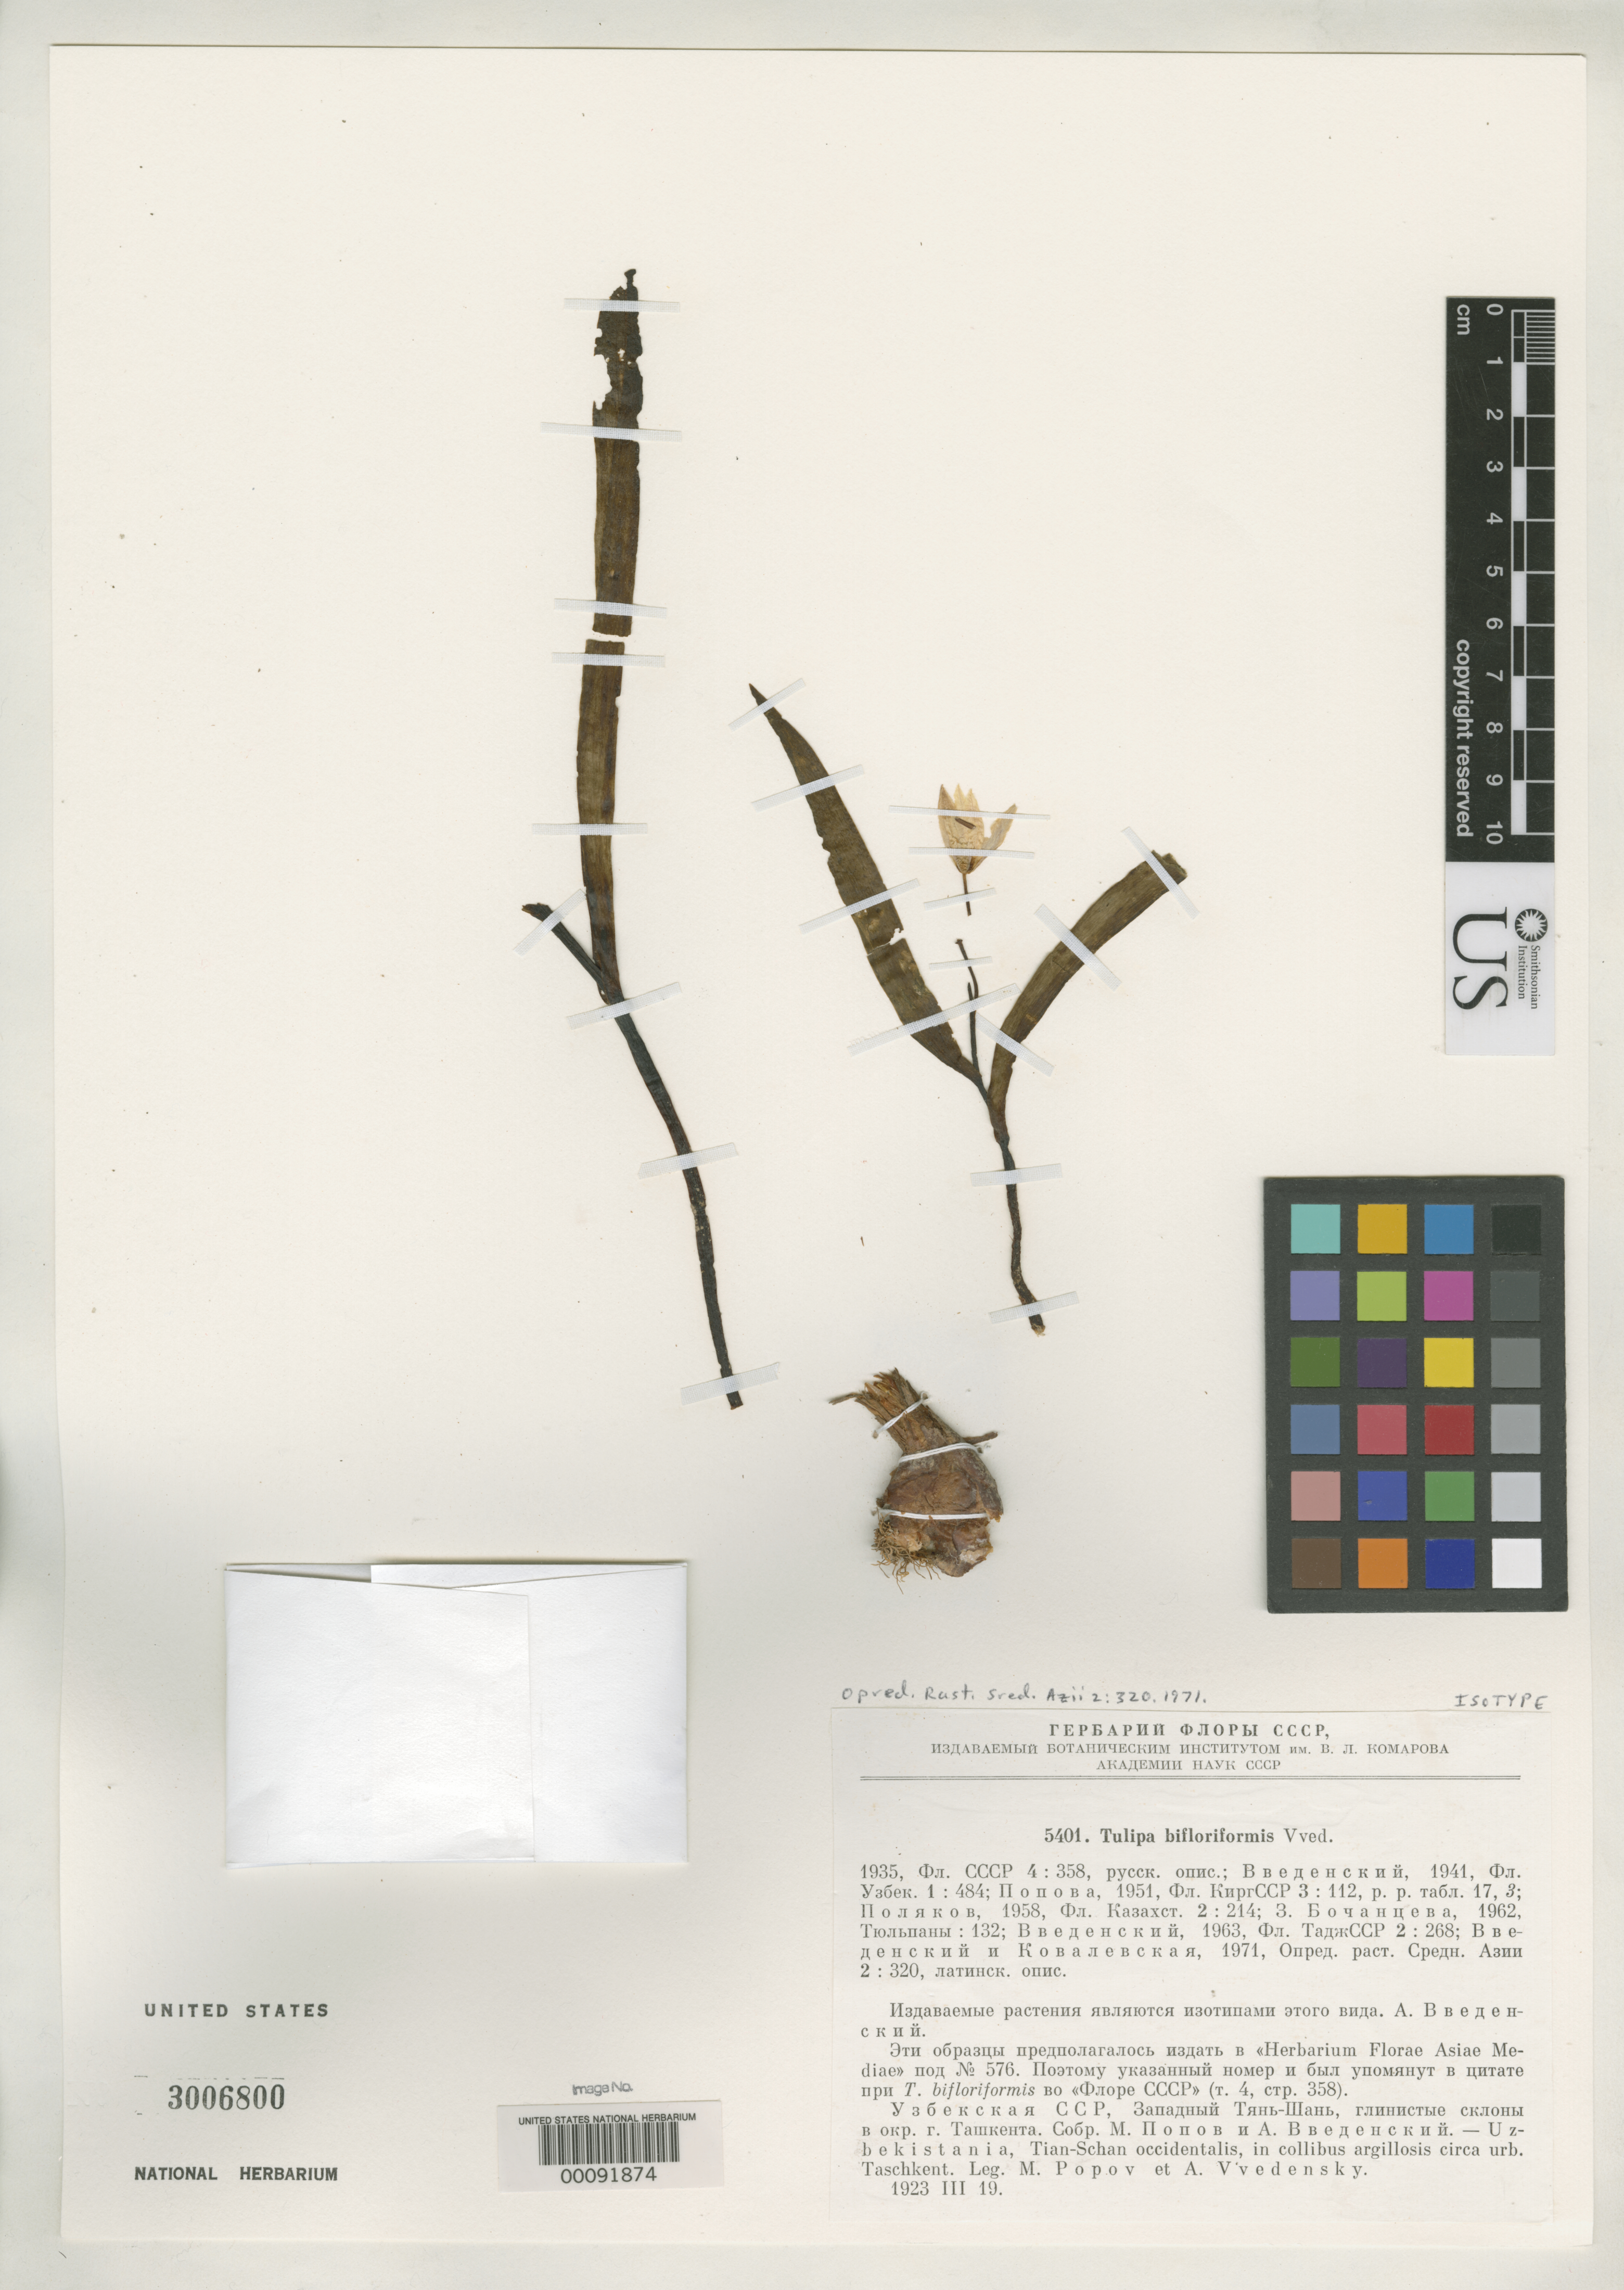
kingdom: Plantae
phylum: Tracheophyta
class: Liliopsida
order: Liliales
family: Liliaceae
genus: Tulipa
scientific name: Tulipa bifloriformis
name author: Vved.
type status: Isotype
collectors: M. Popov & A. Vvedenski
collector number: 5401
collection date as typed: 19 Mar 1923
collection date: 1923-03-19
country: Uzbekistan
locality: Western Tian-Schan, near Tashkent.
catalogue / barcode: US 3006800